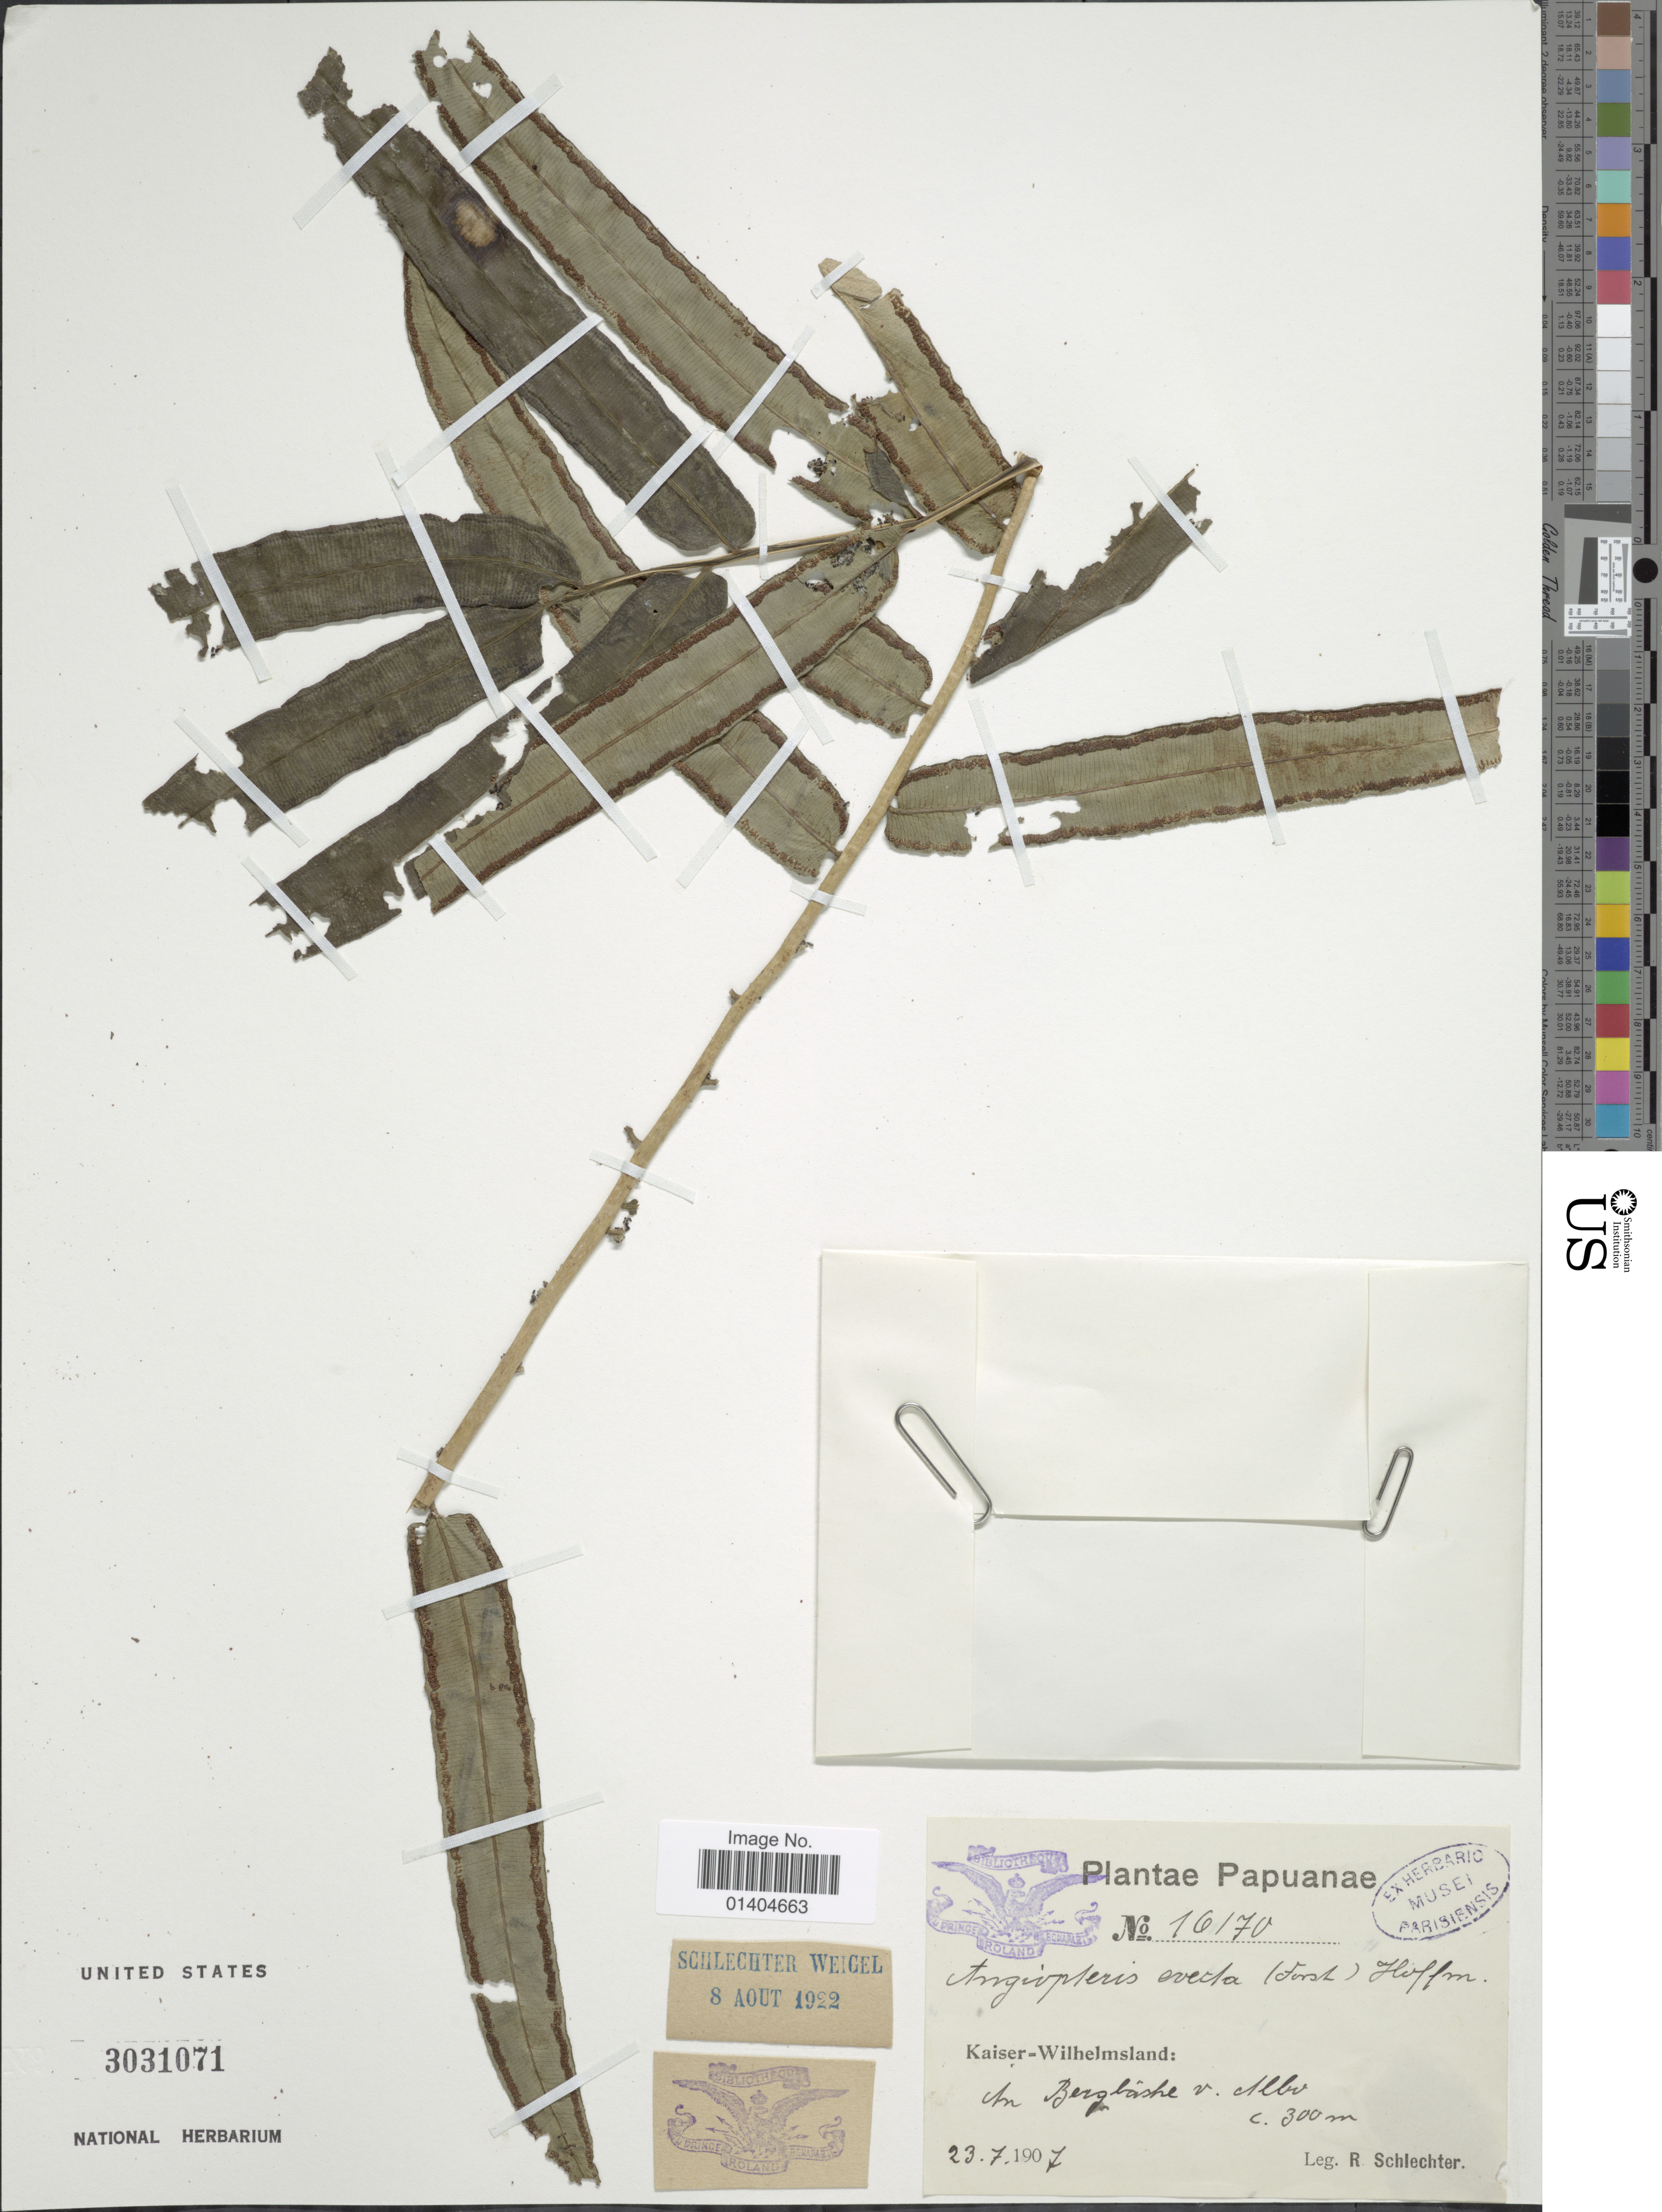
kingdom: Plantae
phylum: Tracheophyta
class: Polypodiopsida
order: Marattiales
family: Marattiaceae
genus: Angiopteris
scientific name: Angiopteris evecta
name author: (G. Forst.) Hoffm.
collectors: F. R. R. Schlechter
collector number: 16170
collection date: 1907-07-23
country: Papua New Guinea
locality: Kaiser-Wilhelmsland: An Bergbäche v. Albo.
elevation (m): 300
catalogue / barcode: US 3031071